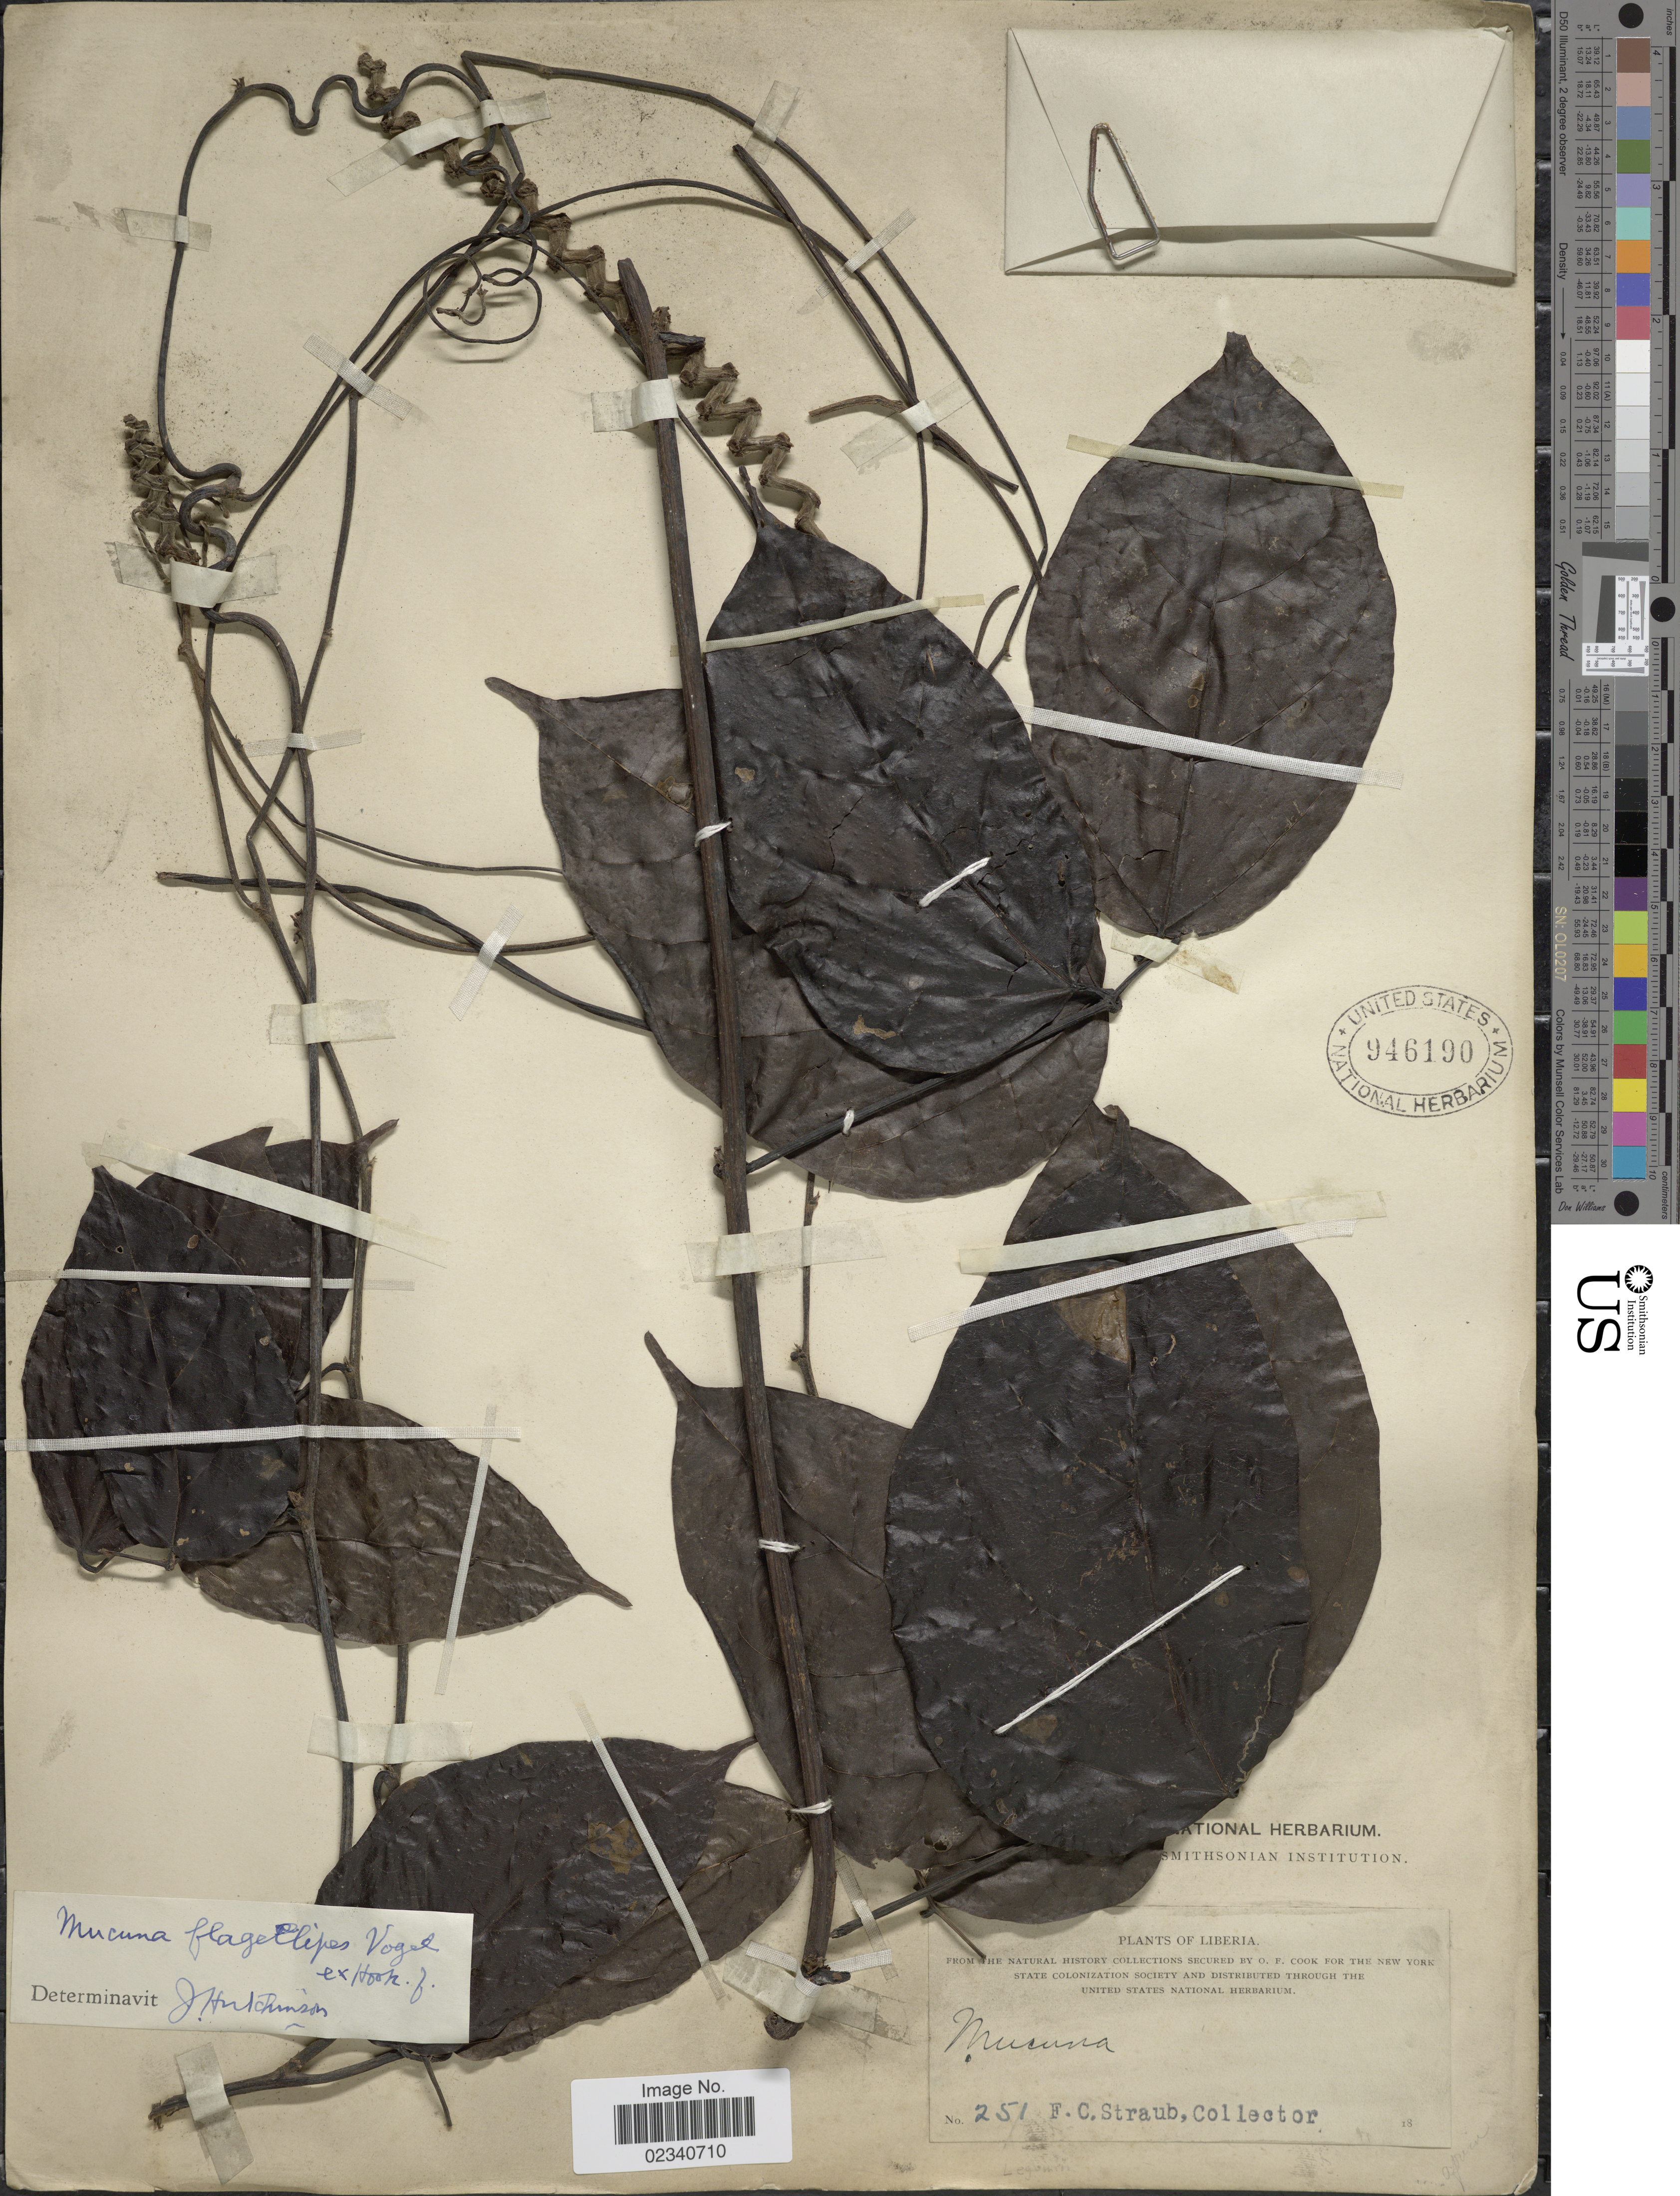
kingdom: Plantae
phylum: Tracheophyta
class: Magnoliopsida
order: Fabales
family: Fabaceae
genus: Mucuna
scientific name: Mucuna flagellipes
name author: Vogel ex Benth.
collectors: F. Straub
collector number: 251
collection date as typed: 18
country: Liberia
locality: Liberia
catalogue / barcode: US 946190